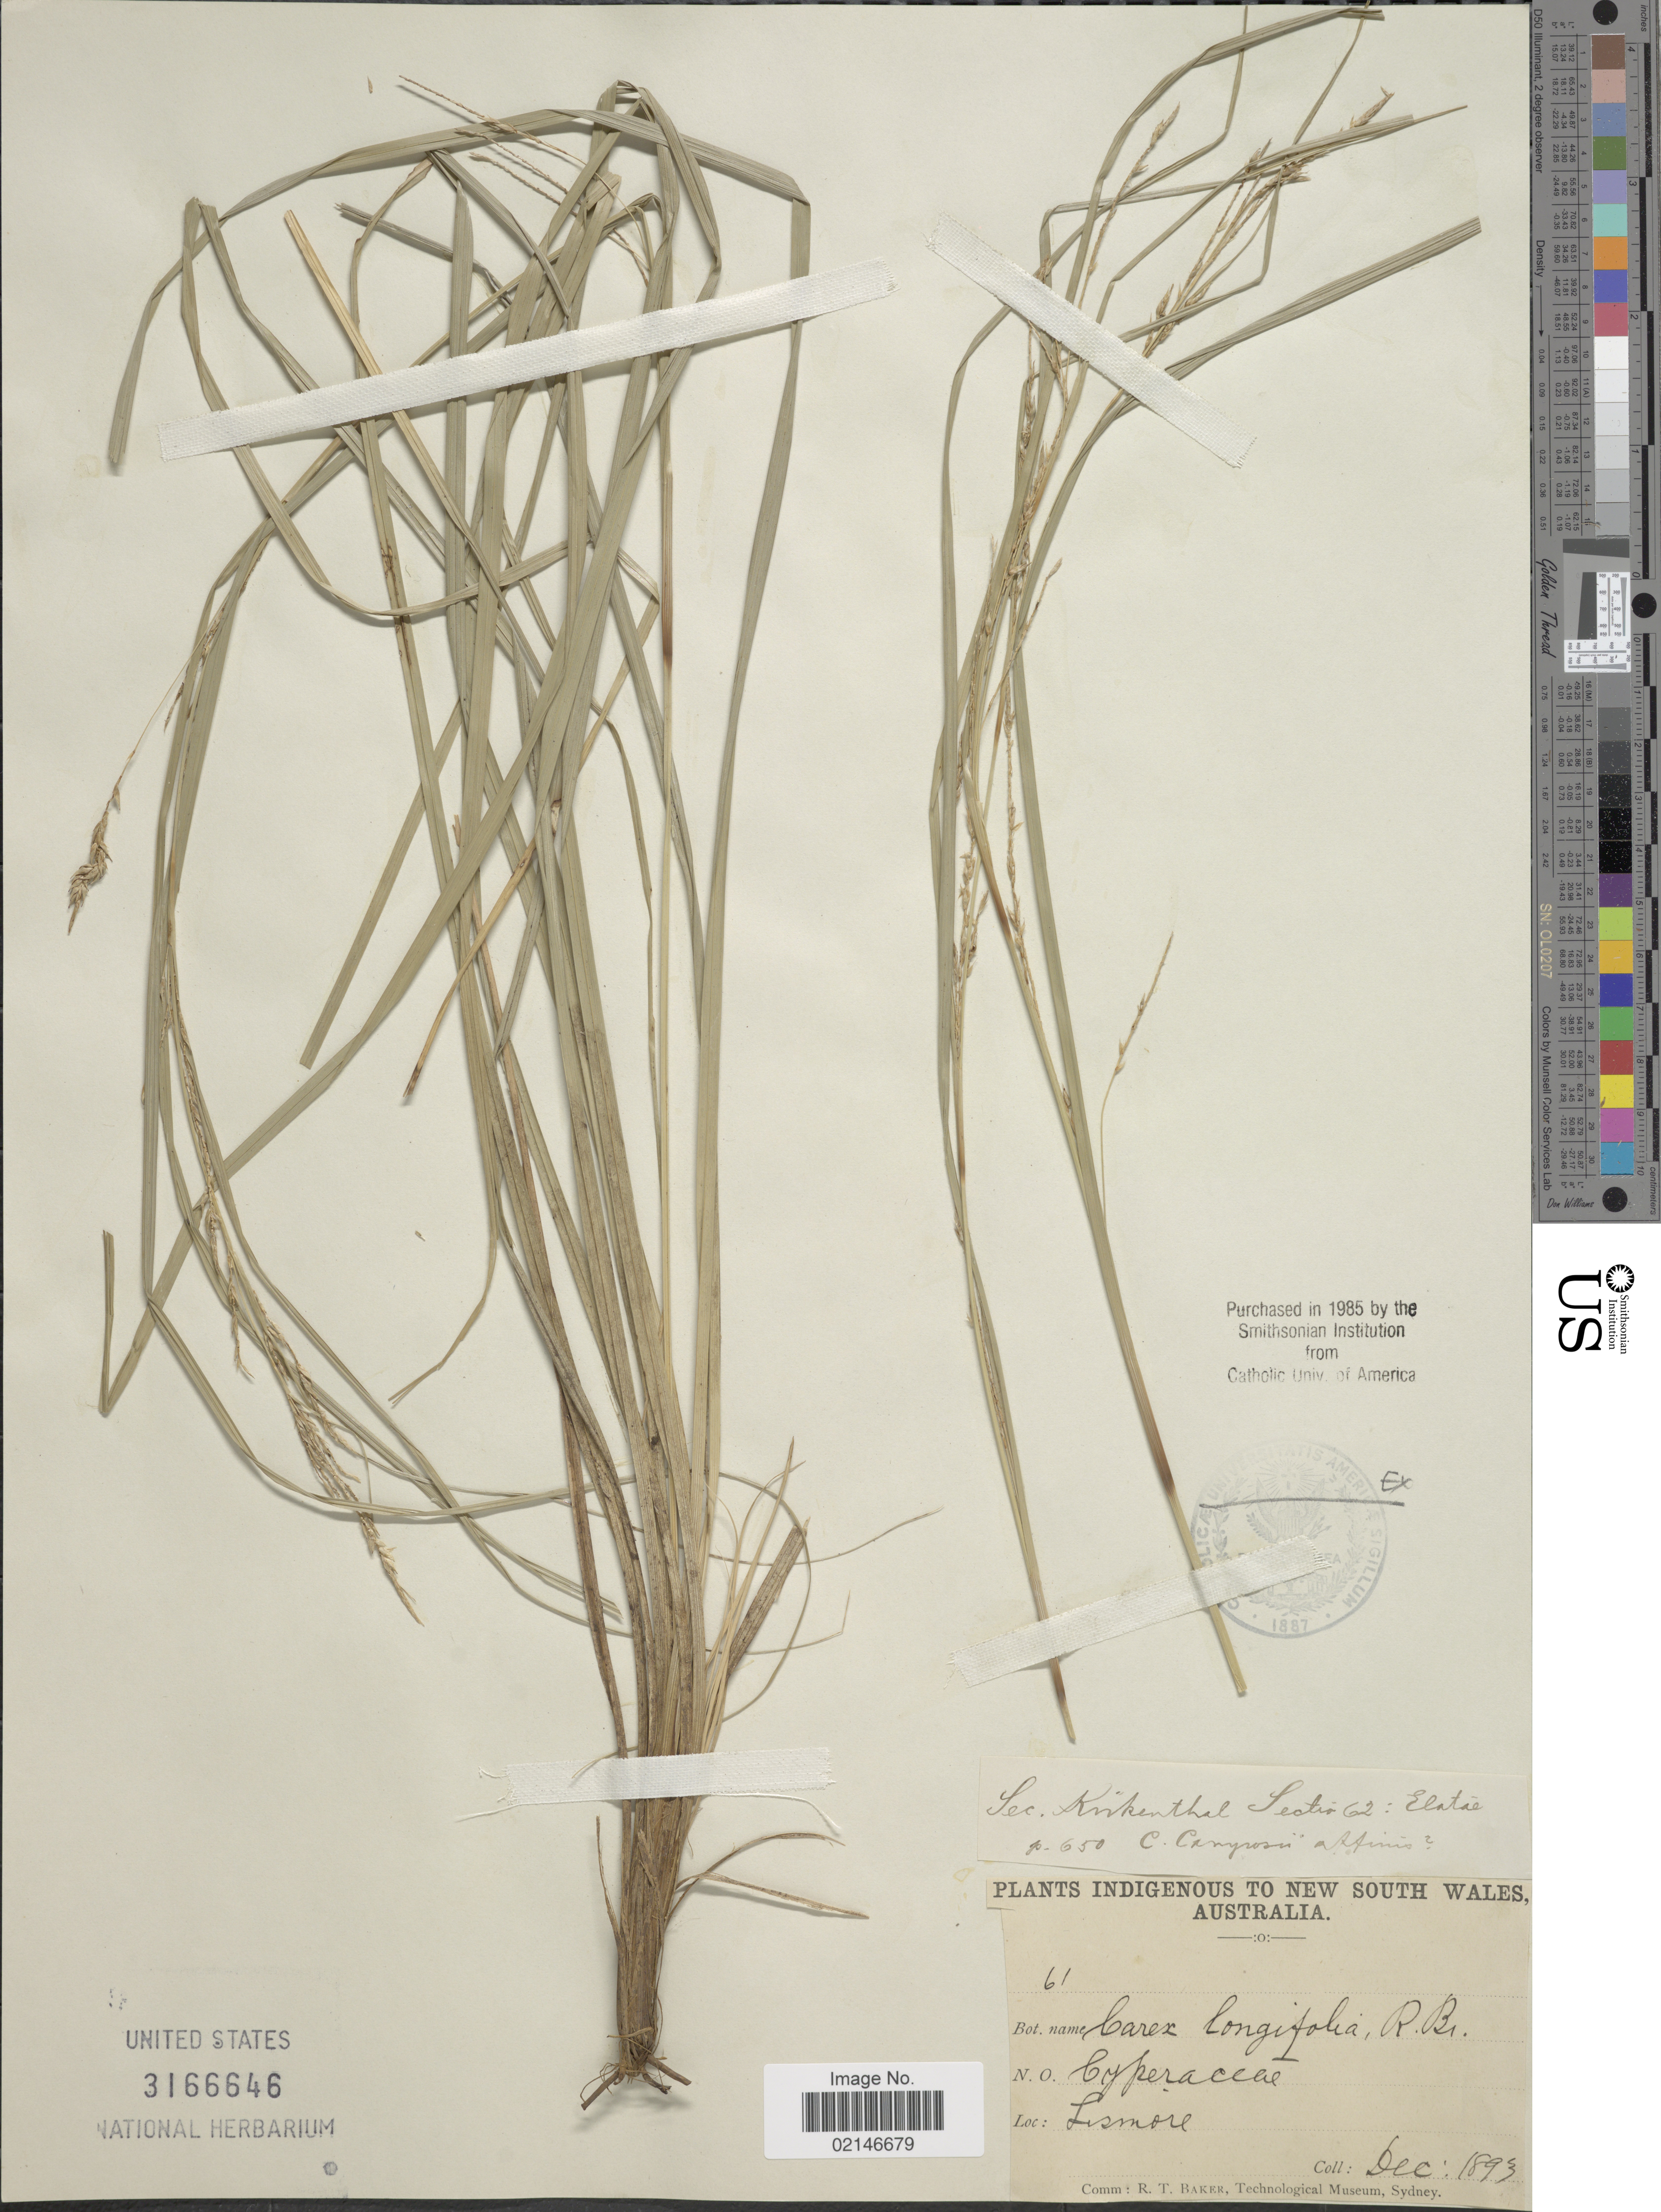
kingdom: Plantae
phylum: Tracheophyta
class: Liliopsida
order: Poales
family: Cyperaceae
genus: Carex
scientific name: Carex longebrachiata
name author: Boeckeler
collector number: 61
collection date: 1893-12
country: Australia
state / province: New South Wales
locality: Lismore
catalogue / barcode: US 3166646